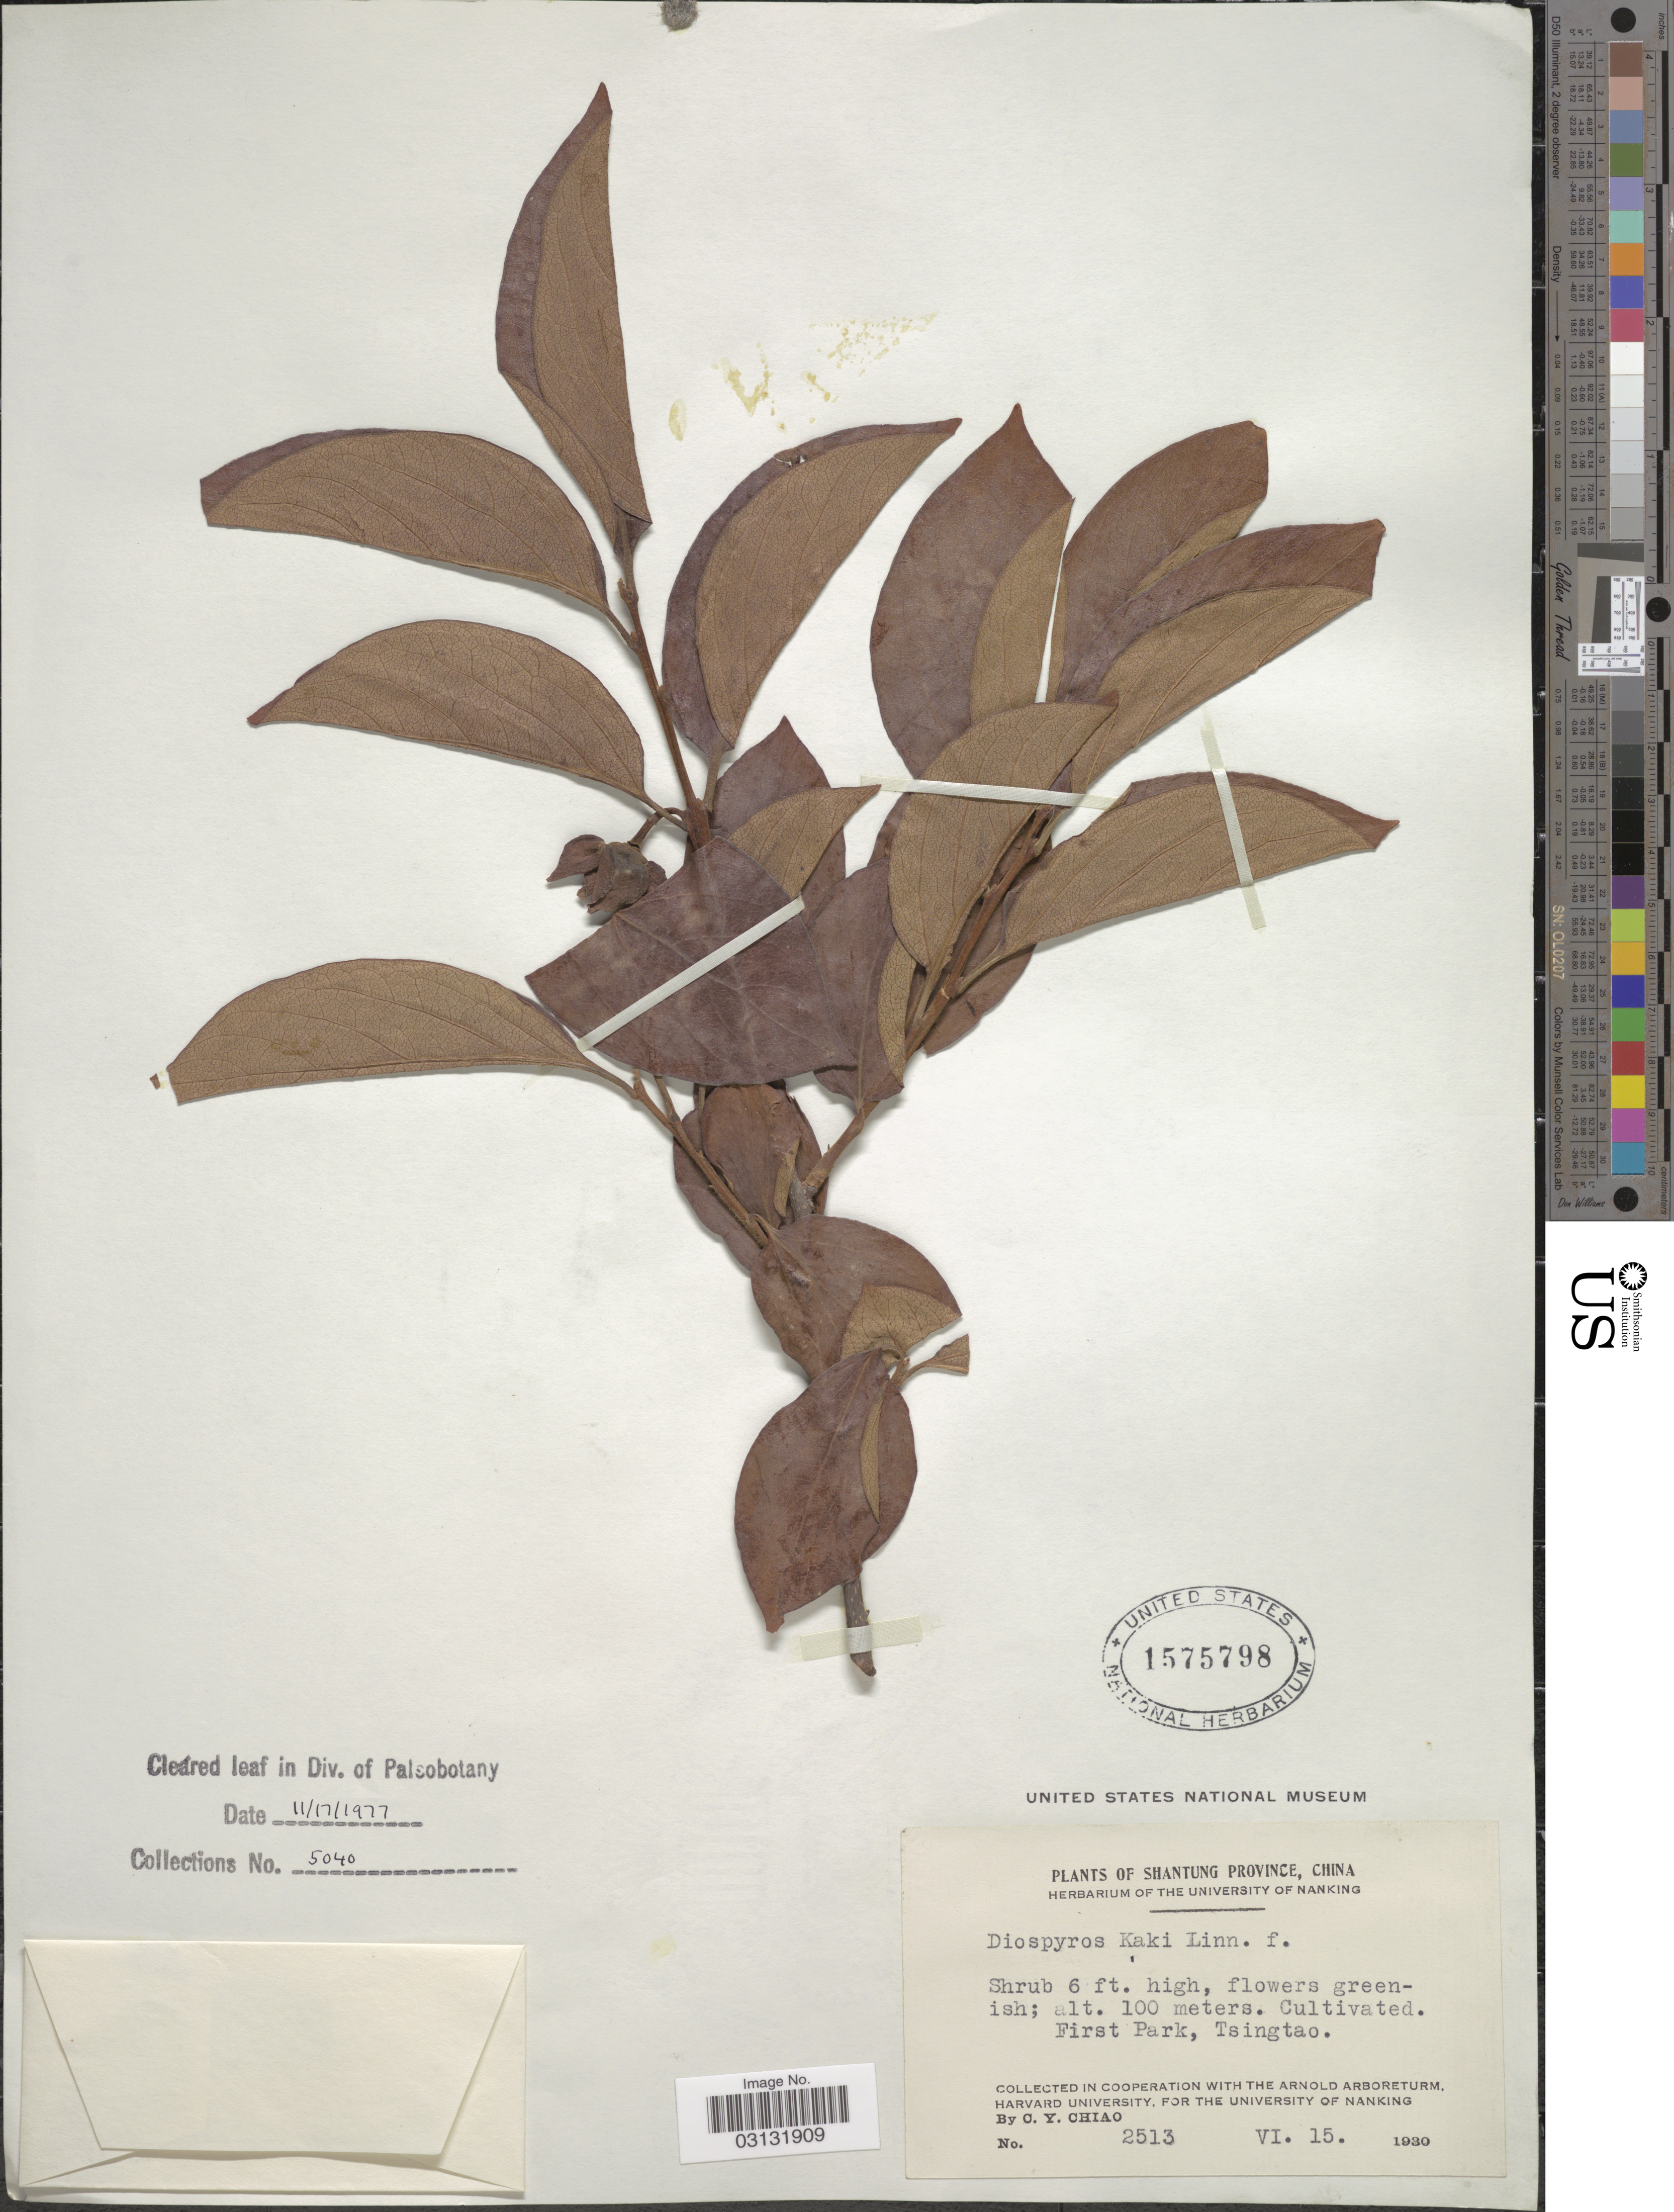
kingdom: Plantae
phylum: Tracheophyta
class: Magnoliopsida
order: Ericales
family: Ebenaceae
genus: Diospyros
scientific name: Diospyros kaki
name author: Thunb.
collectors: C. Y. Chiao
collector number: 2513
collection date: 1930-06-15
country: China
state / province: Shandong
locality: Shantung Province. First Park, Tsingtao.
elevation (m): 100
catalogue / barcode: US 1575798